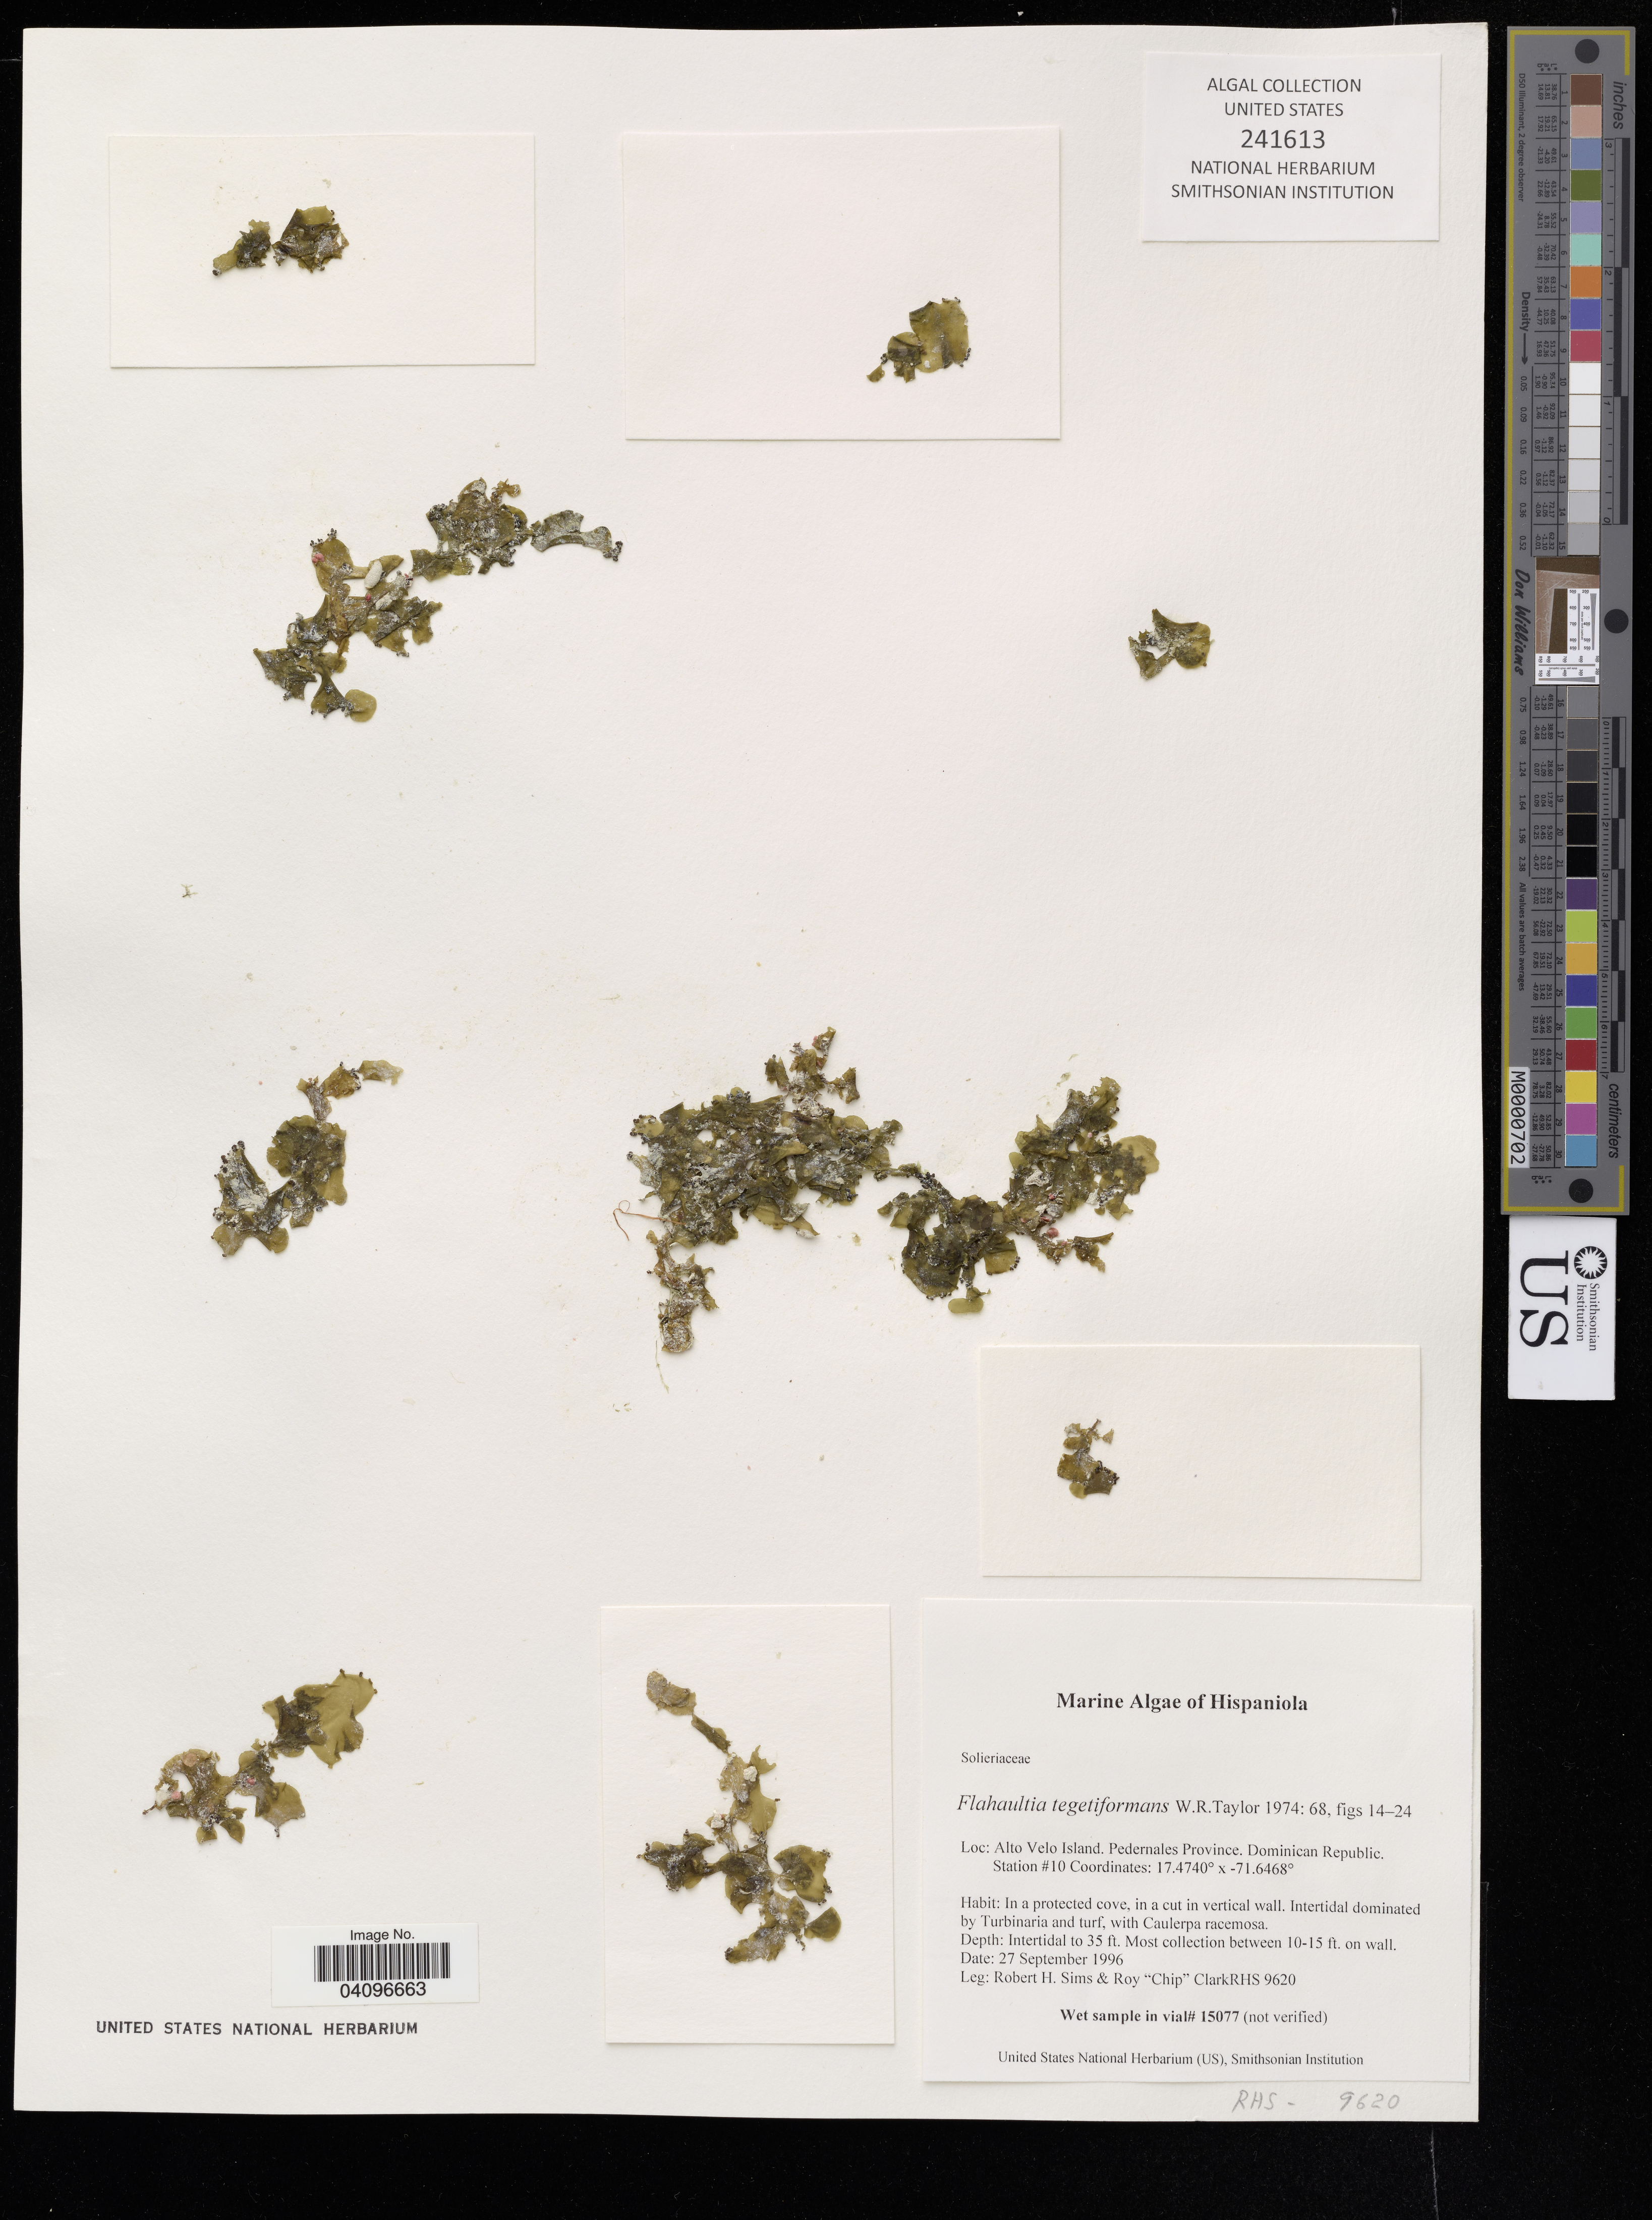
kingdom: Plantae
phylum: Rhodophyta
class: Florideophyceae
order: Gigartinales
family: Solieriaceae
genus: Flahaultia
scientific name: Flahaultia tegetiformans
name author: W.R. Taylor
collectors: R. H. Sims & R. Clark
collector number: RHS 9620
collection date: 1996-09-27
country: Dominican Republic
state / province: Pedernales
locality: Alto Velo Island. Pedernales Province. Dominican Republic. Station #10.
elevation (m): -11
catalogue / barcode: US 241613